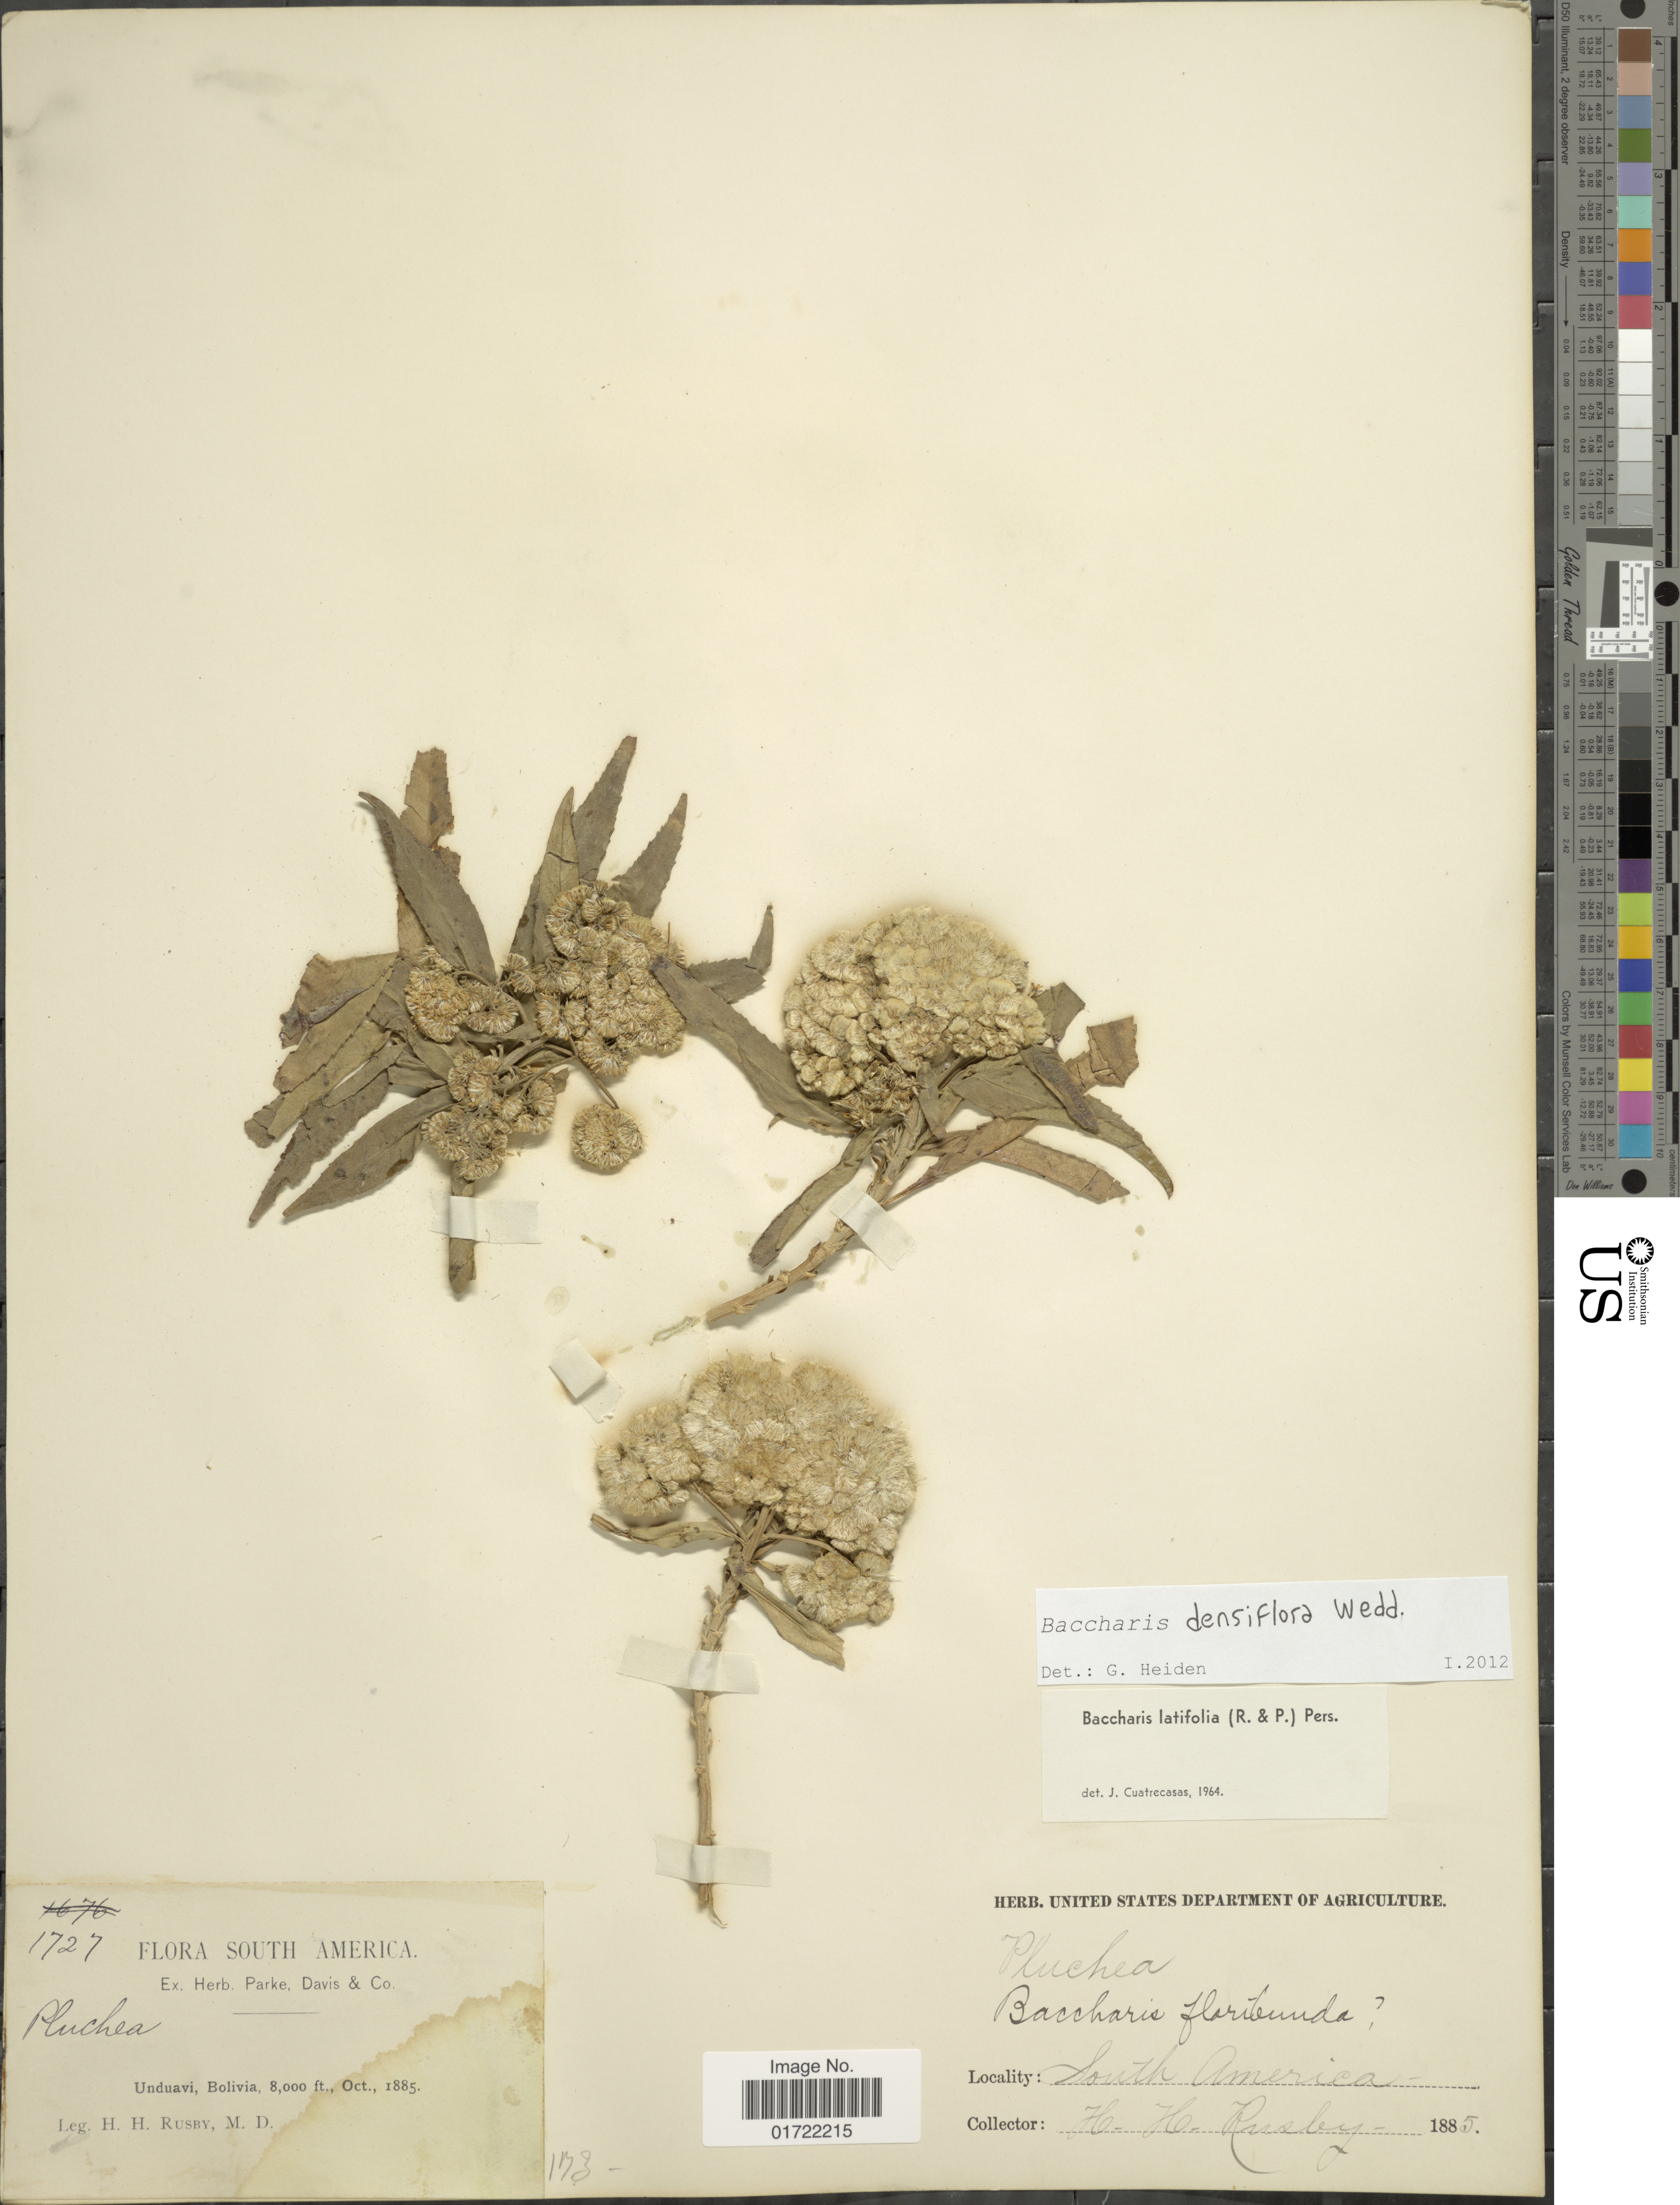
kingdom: Plantae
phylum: Tracheophyta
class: Magnoliopsida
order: Asterales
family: Asteraceae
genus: Baccharis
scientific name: Baccharis densifolia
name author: Rusby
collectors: H. H. Rusby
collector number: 1727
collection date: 1885-10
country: Bolivia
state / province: La Paz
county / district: Nor Yungas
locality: Unduavi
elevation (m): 2438